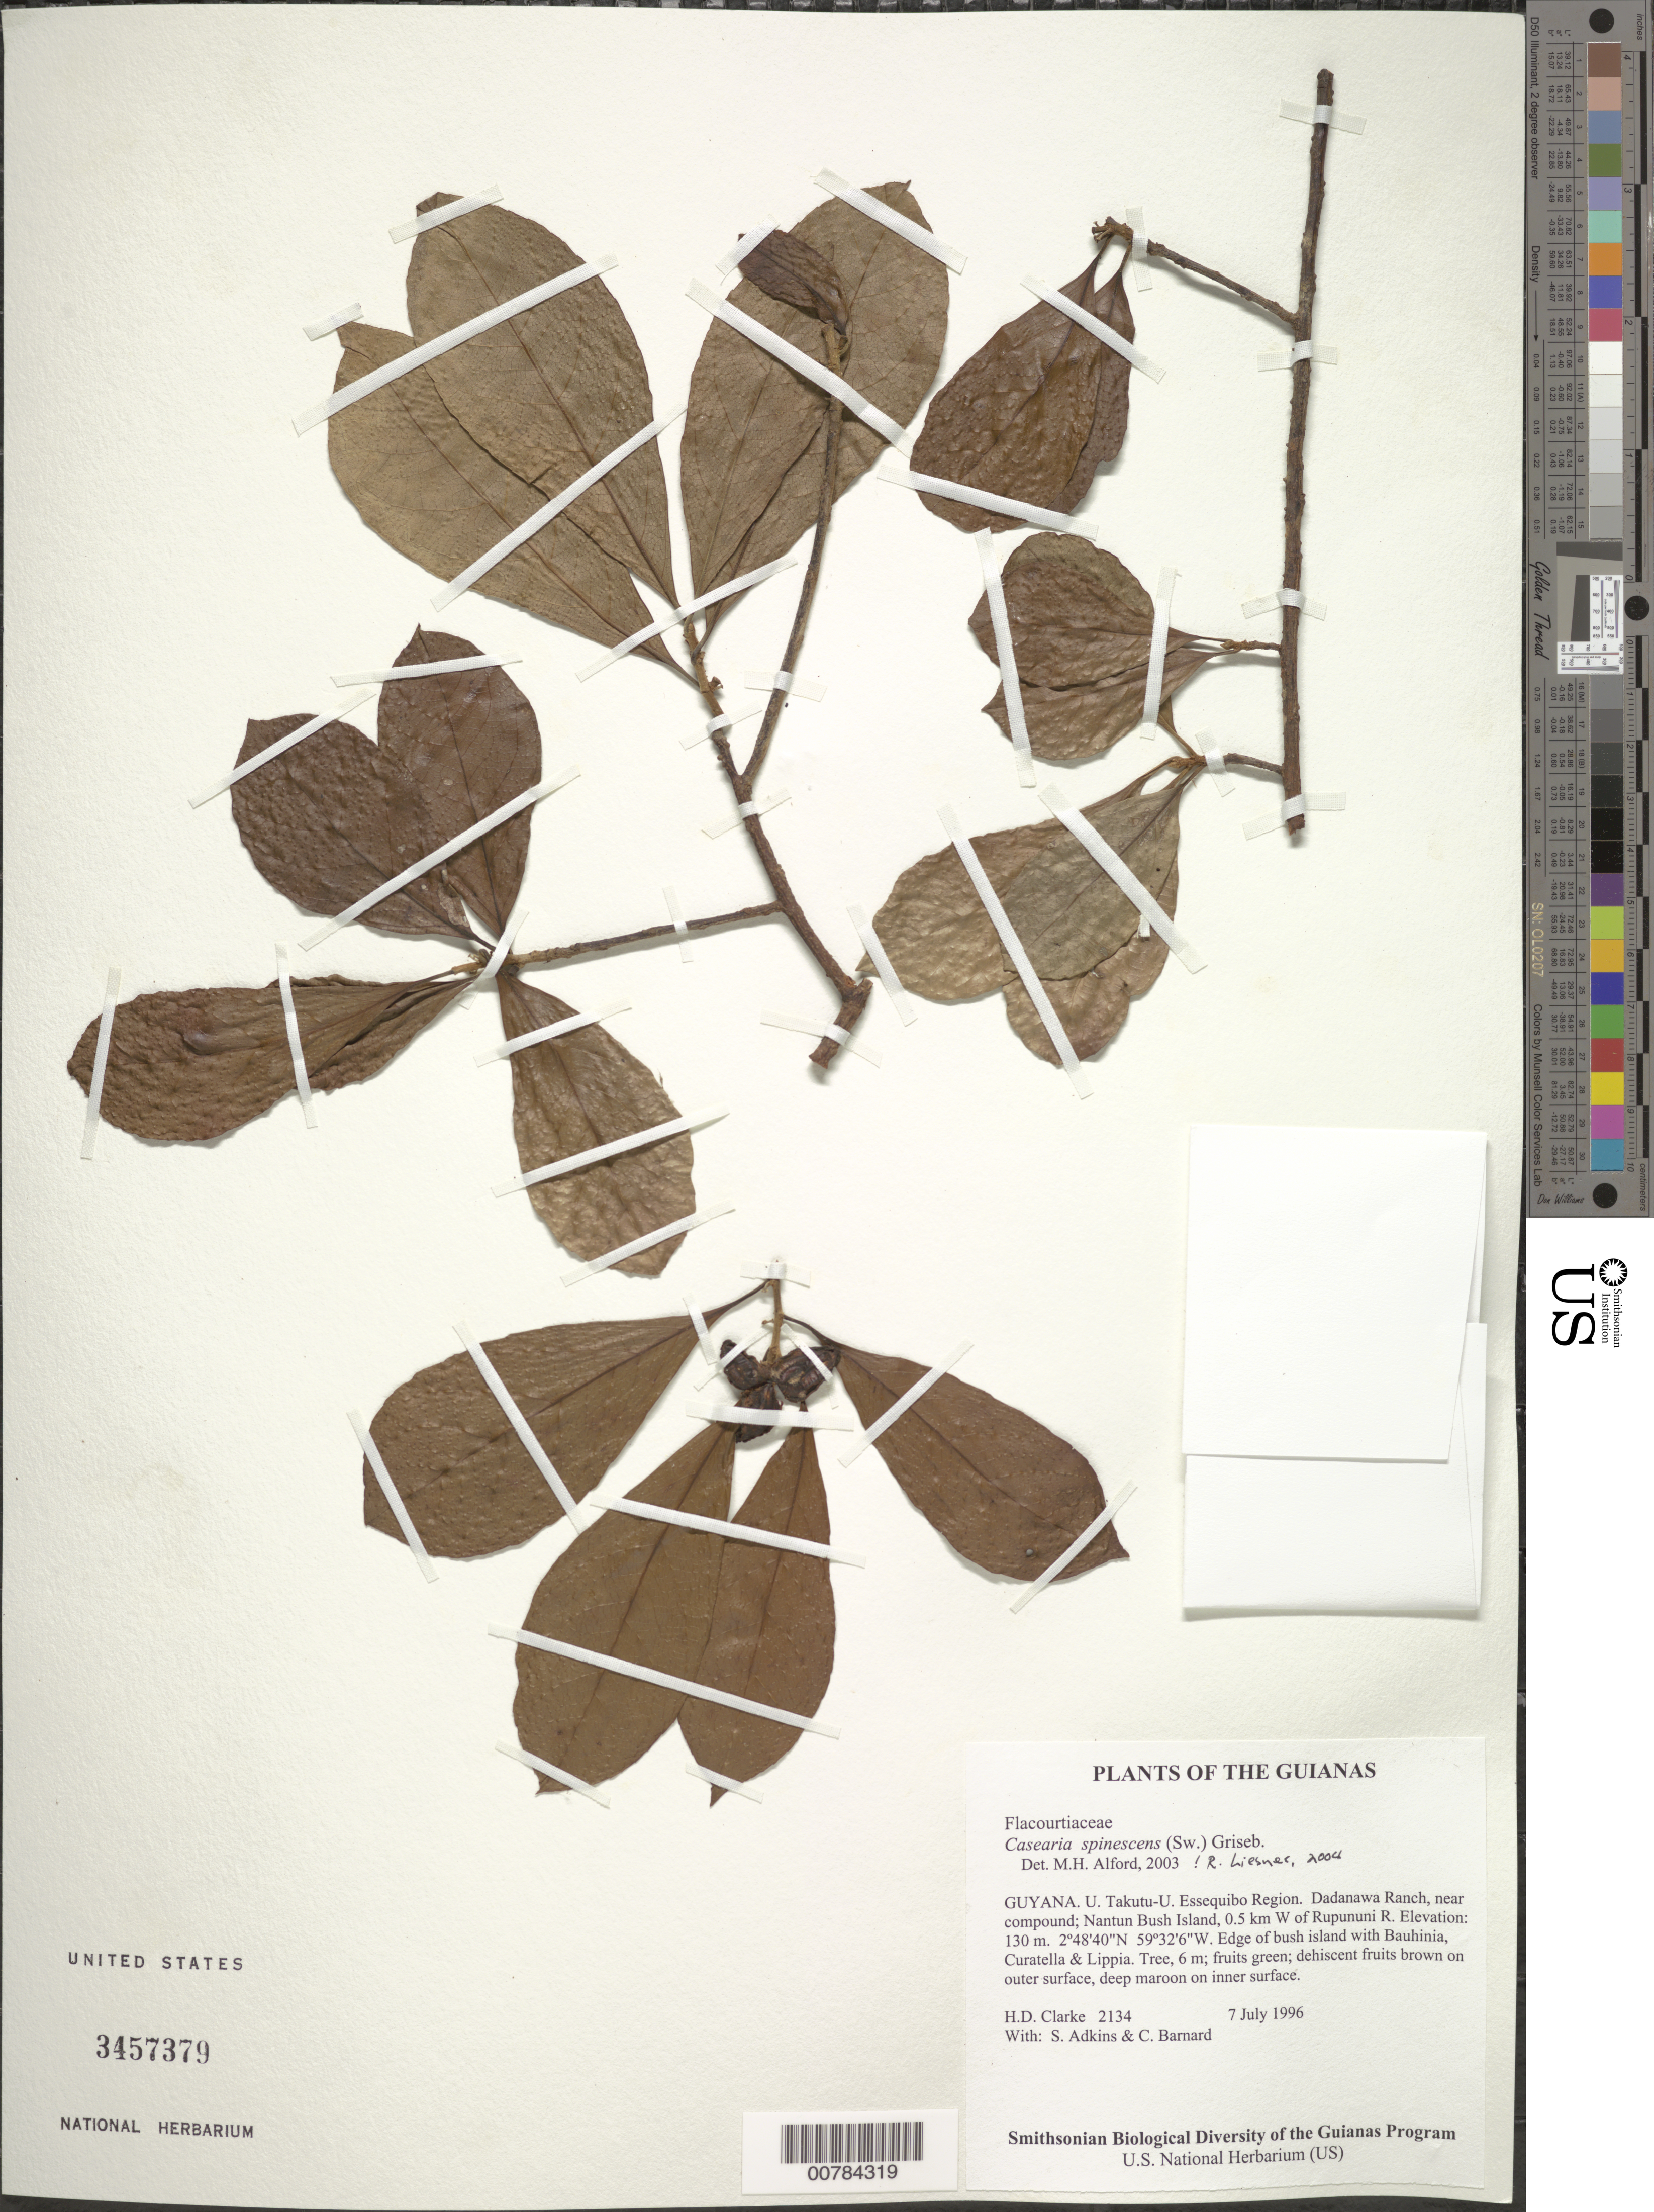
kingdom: Plantae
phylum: Tracheophyta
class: Magnoliopsida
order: Malpighiales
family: Salicaceae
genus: Casearia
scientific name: Casearia spinescens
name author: (Sw.) Griseb.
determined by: Liesner, R. L.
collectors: H. D. Clarke, S. Adkins & C. Bernard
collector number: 2134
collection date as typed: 7 July 1996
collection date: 1996-07-07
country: Guyana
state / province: U. Takutu-U. Essequibo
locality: Dadanawa Ranch, near compound; Nantun Bush Island, 0.5 km W of Rupununi R.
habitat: Edge of bush island with Bauhinia, Curatella & Lippia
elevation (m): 130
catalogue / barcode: US 3457379